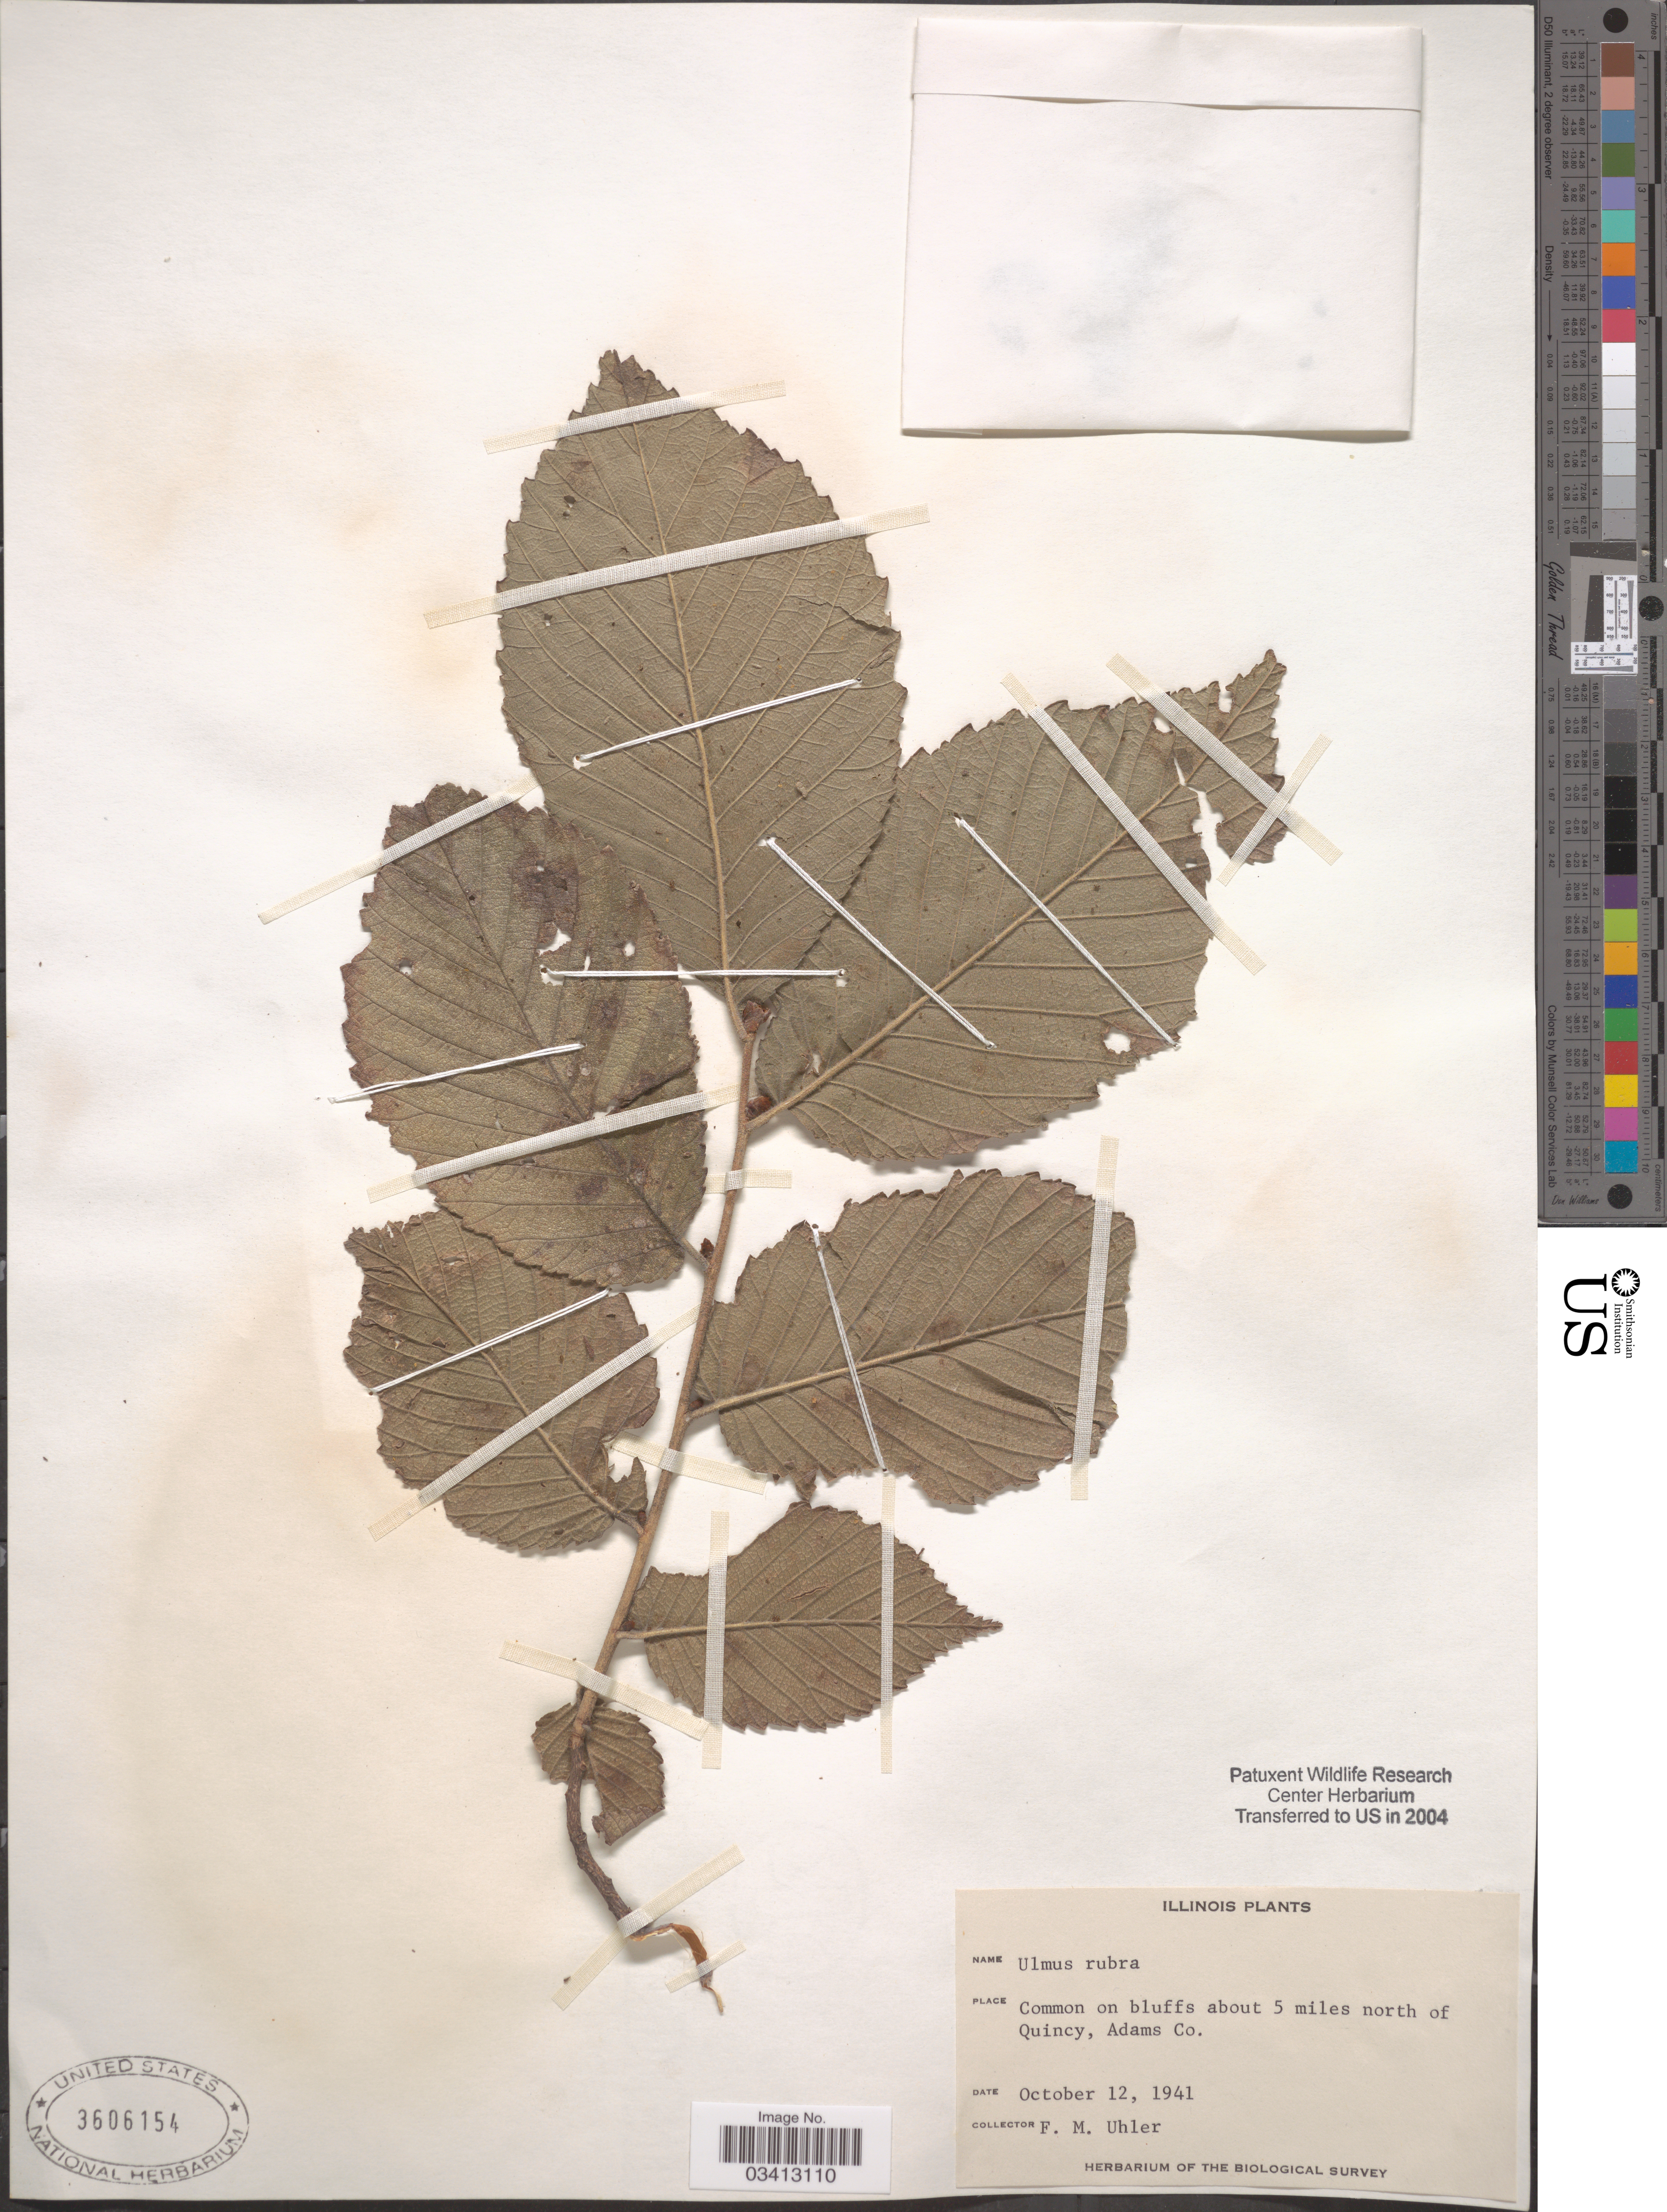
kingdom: Plantae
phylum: Tracheophyta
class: Magnoliopsida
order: Rosales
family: Ulmaceae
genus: Ulmus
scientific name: Ulmus rubra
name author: Muhl.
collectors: F. M. Uhler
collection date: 1941-10-12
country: United States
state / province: Illinois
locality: Common on bluffs about 5 miles north of Quincy, Adams Co.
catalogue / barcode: US 3606154